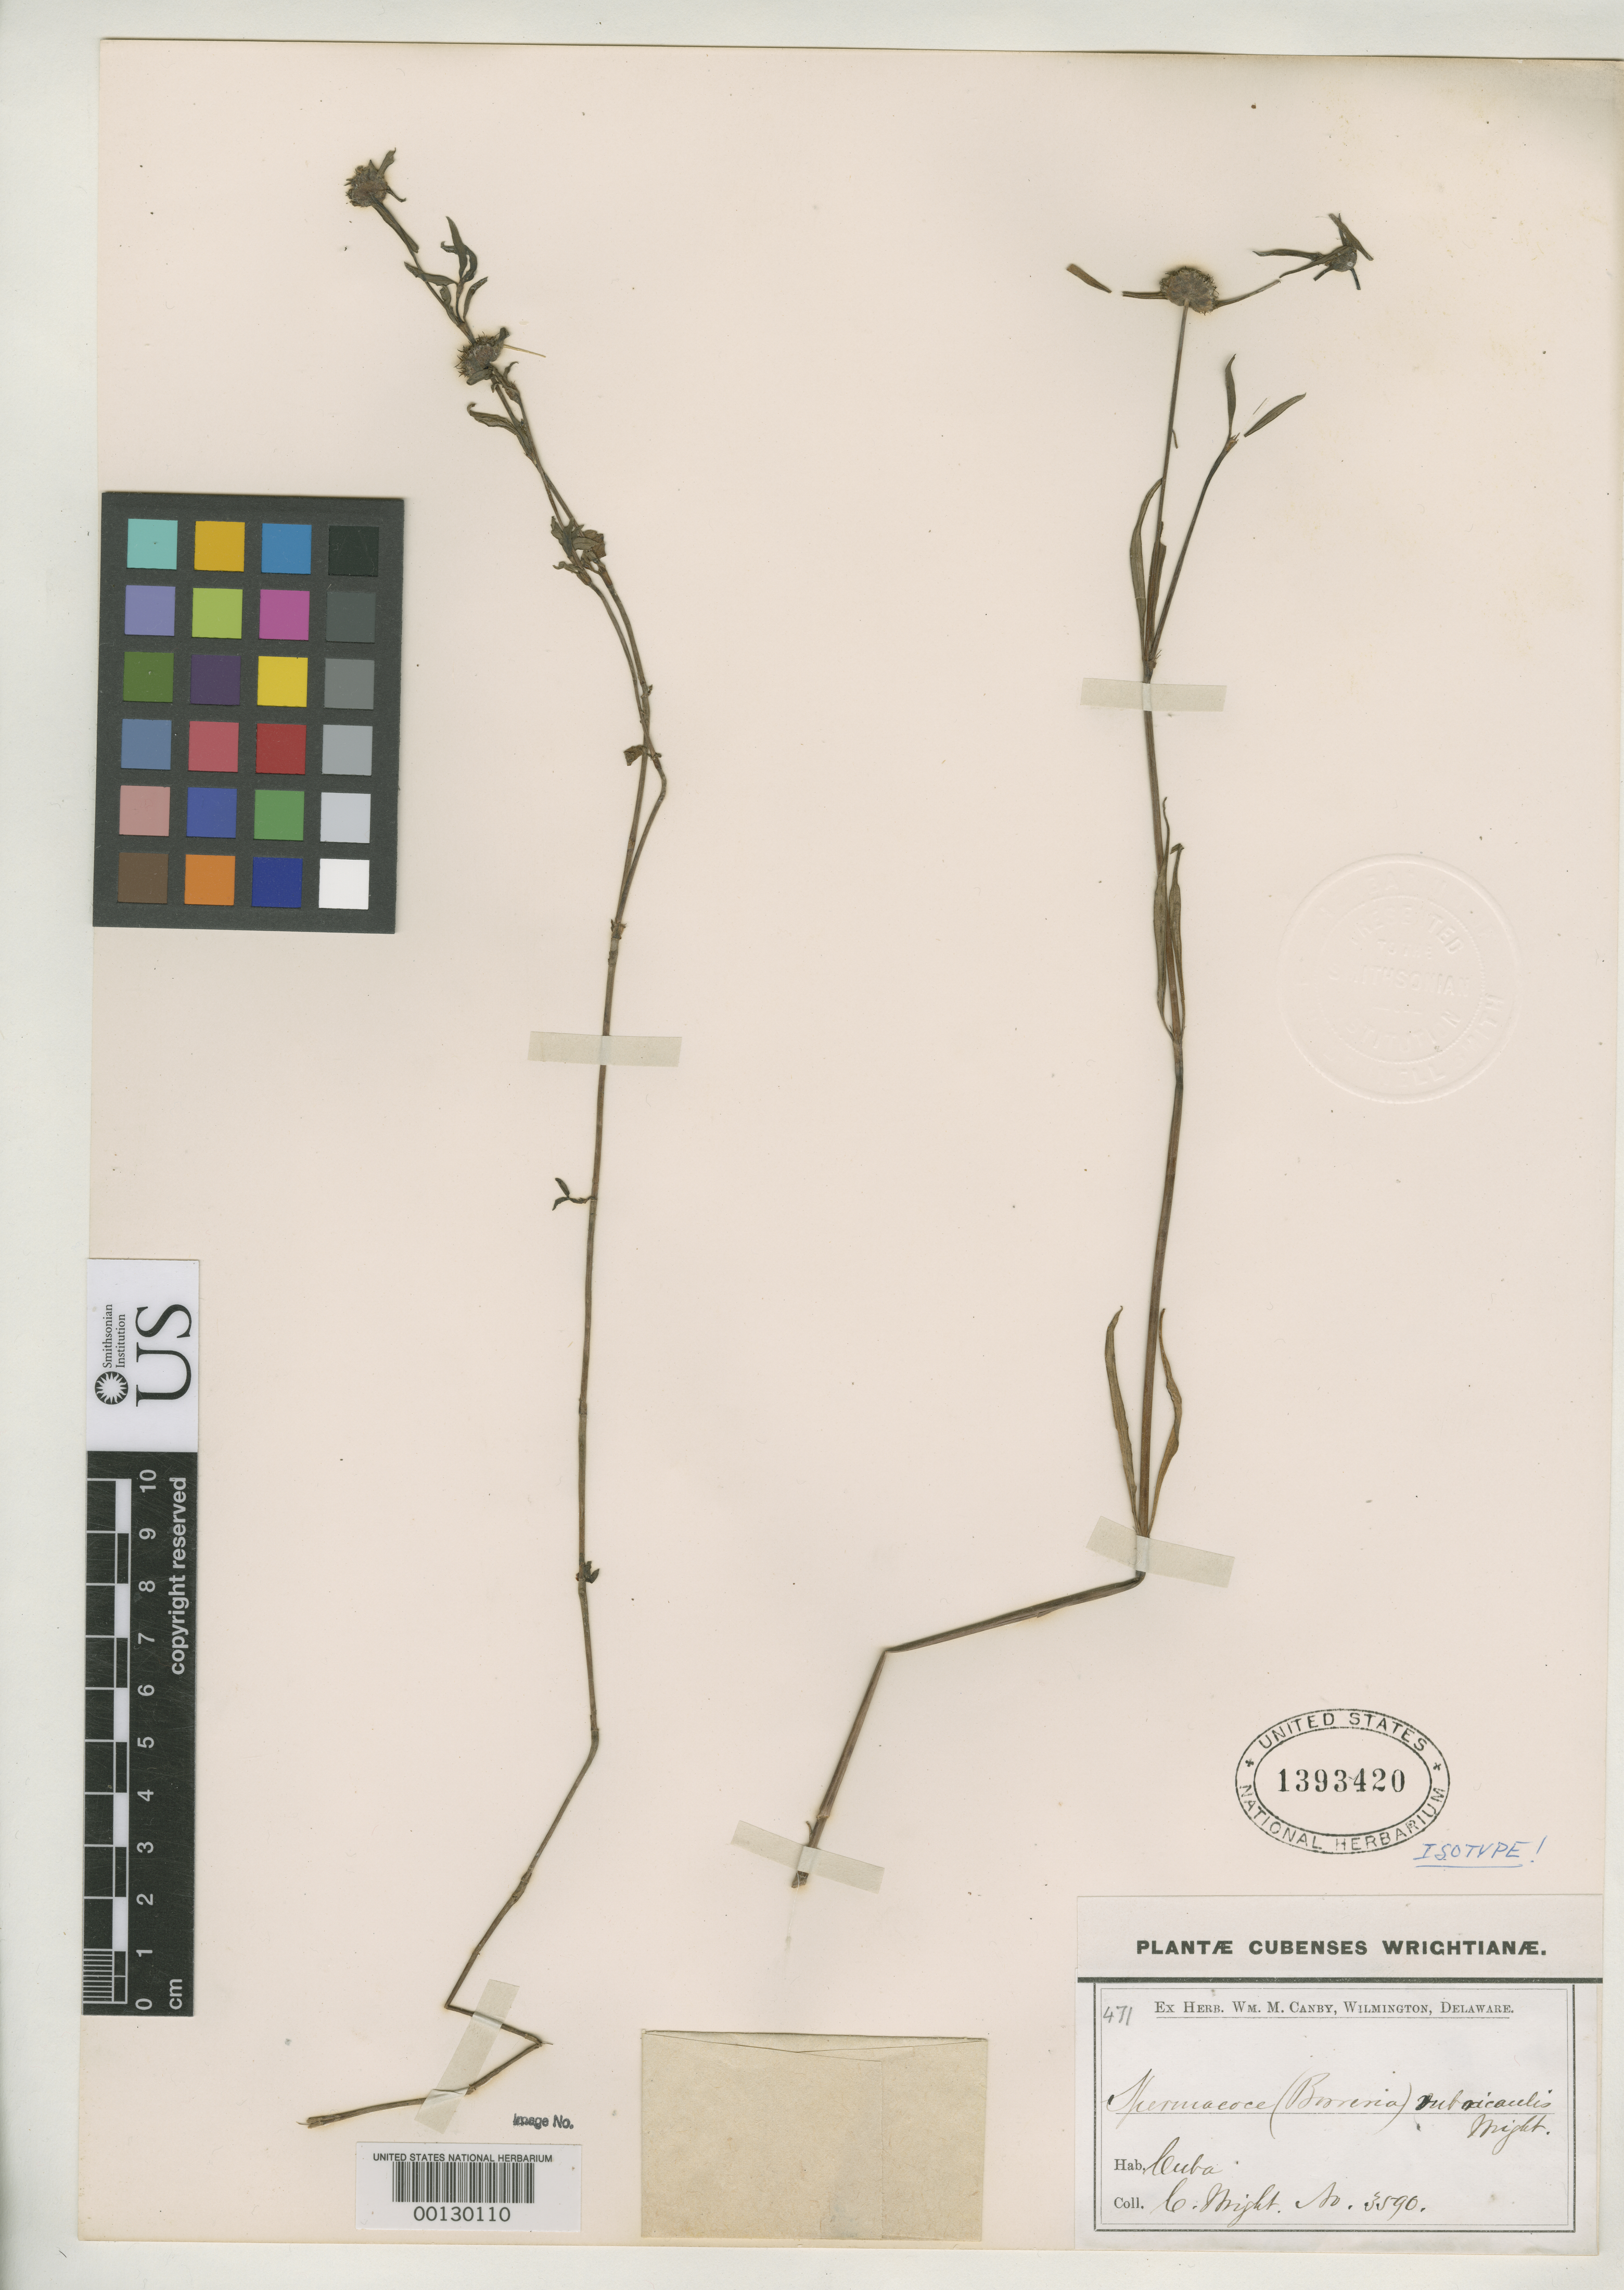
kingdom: Plantae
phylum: Tracheophyta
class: Magnoliopsida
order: Gentianales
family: Rubiaceae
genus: Spermacoce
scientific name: Spermacoce rubricaulis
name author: C. Wright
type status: Isotype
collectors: C. Wright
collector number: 3590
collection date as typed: Oct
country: Cuba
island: Greater Antilles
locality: Alguizar, Guanimar.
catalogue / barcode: US 1393420